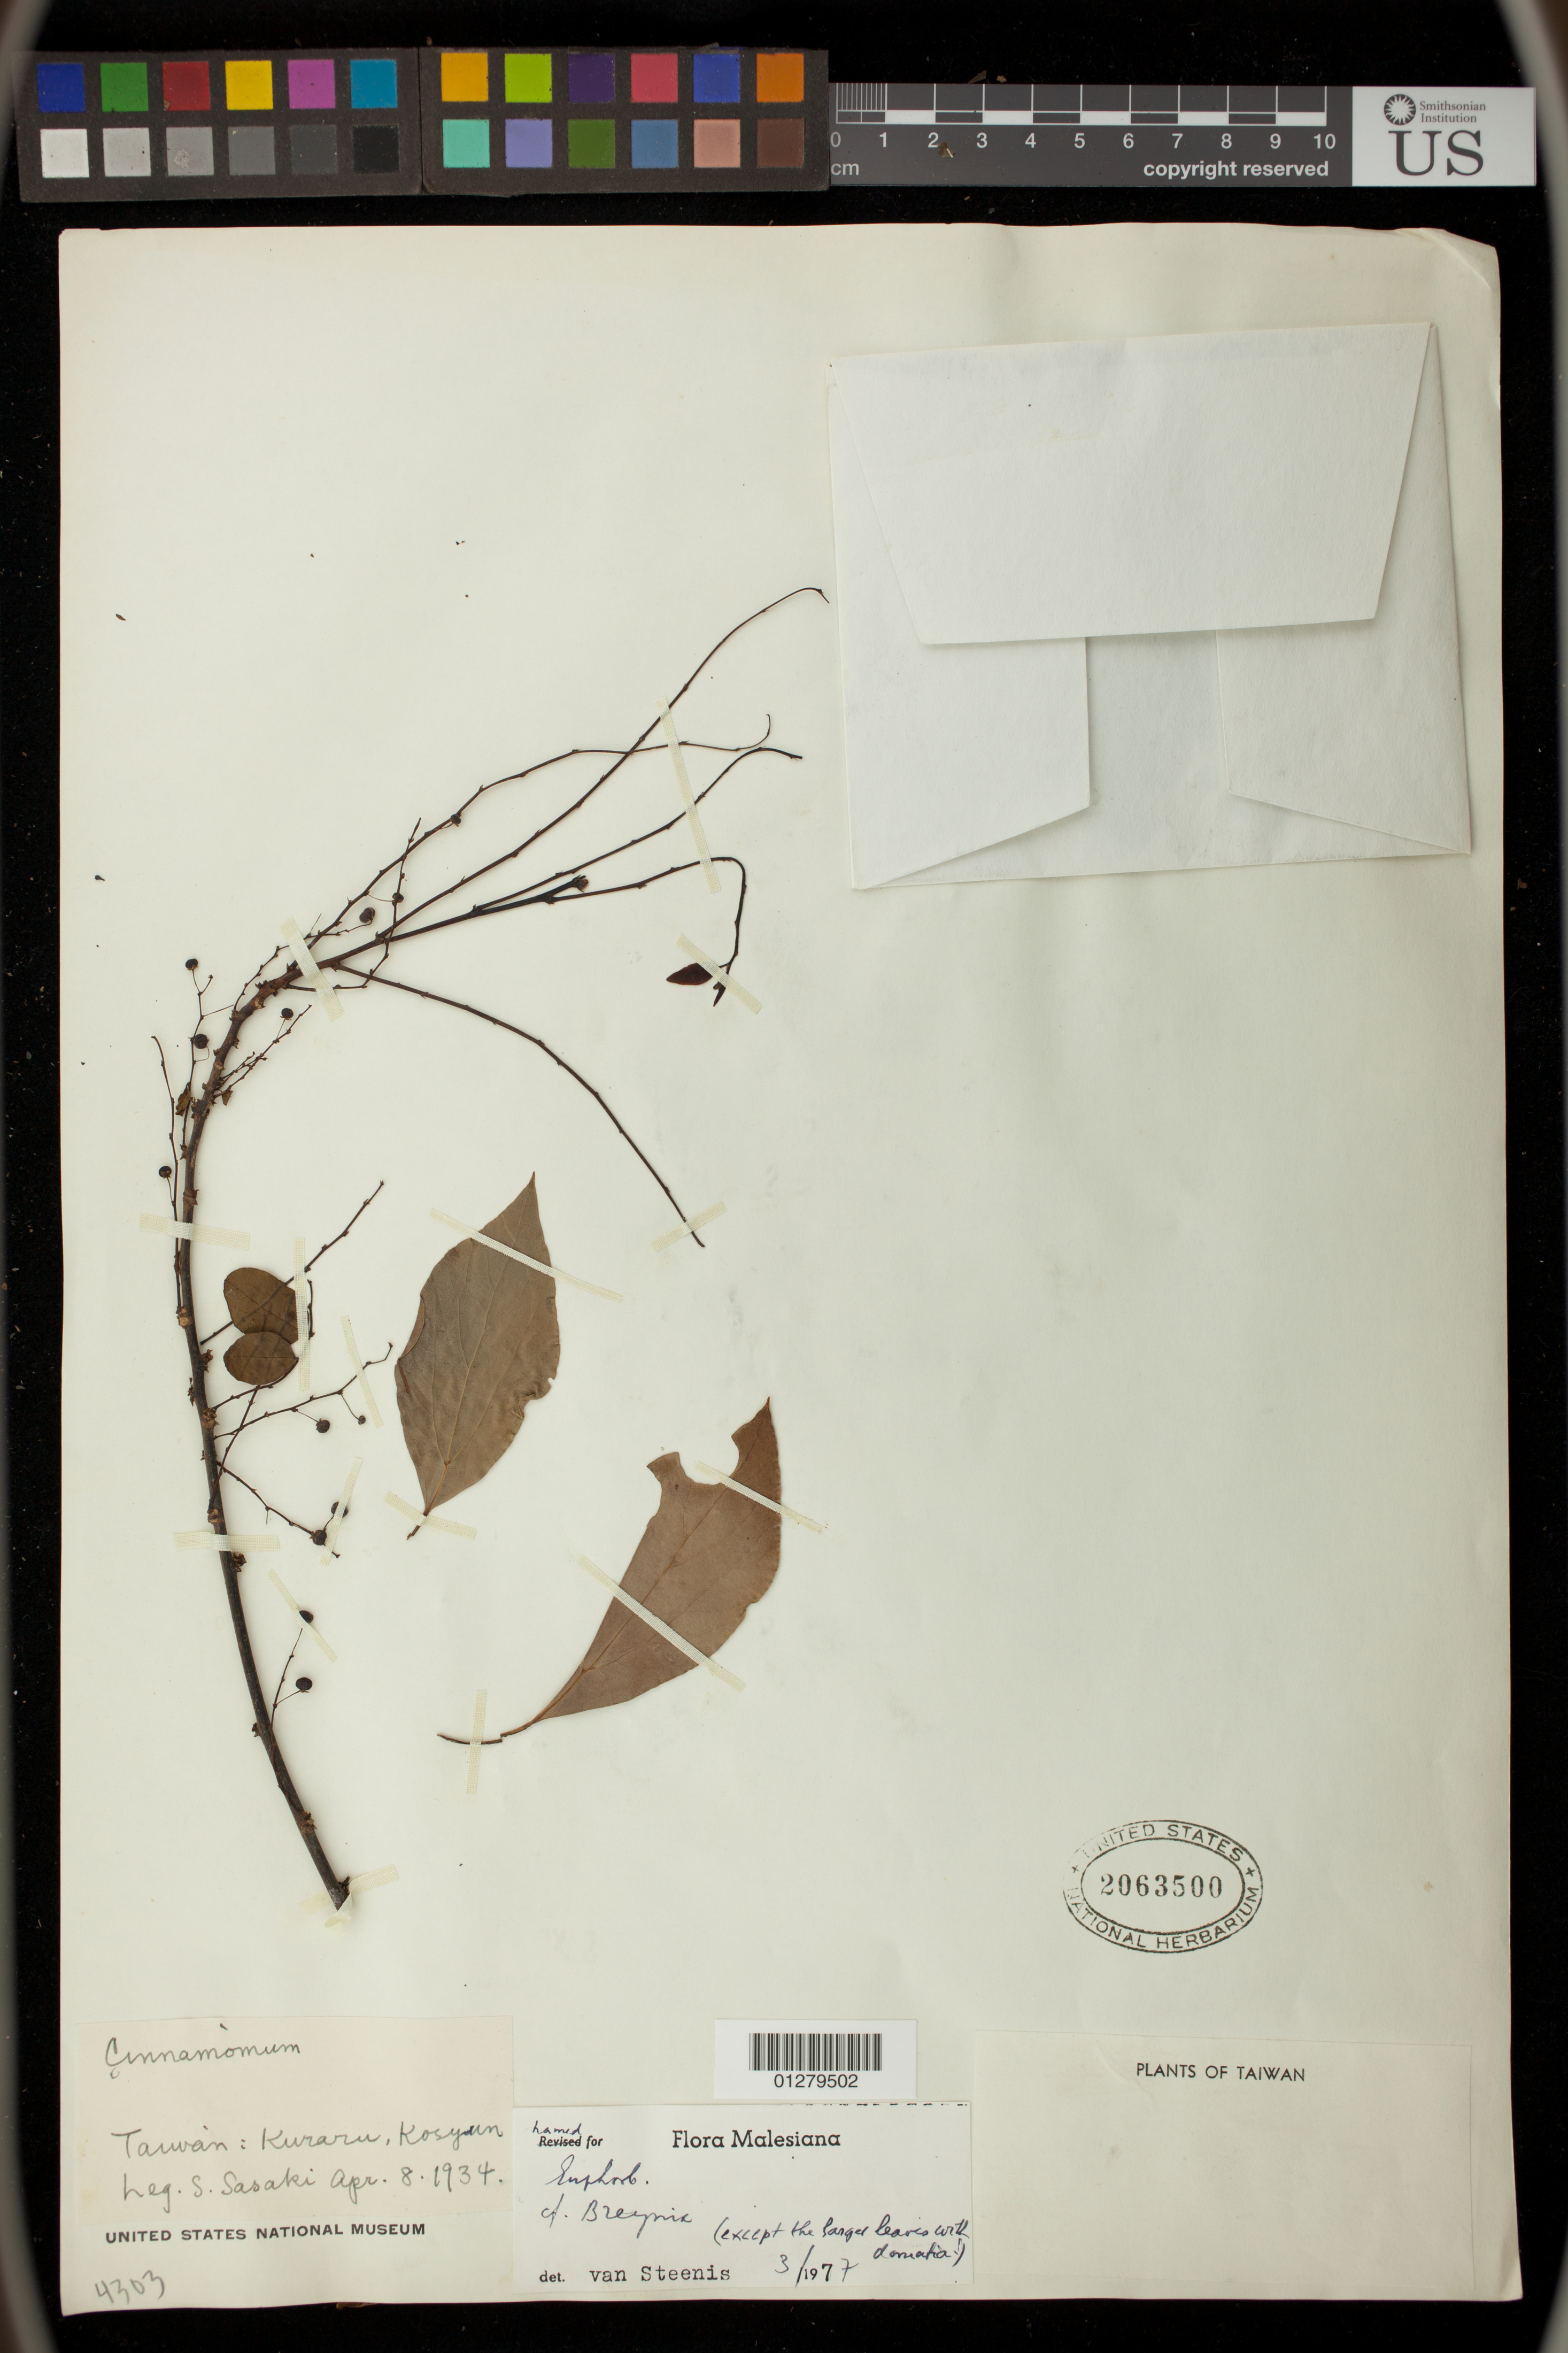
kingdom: Plantae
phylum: Tracheophyta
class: Magnoliopsida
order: Malpighiales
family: Phyllanthaceae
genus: Breynia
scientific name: Breynia sp.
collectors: S. Sasaki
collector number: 4303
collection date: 1934-04-08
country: Taiwan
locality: Kuraru, Kosyun [Hengchun]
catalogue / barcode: US 2063500